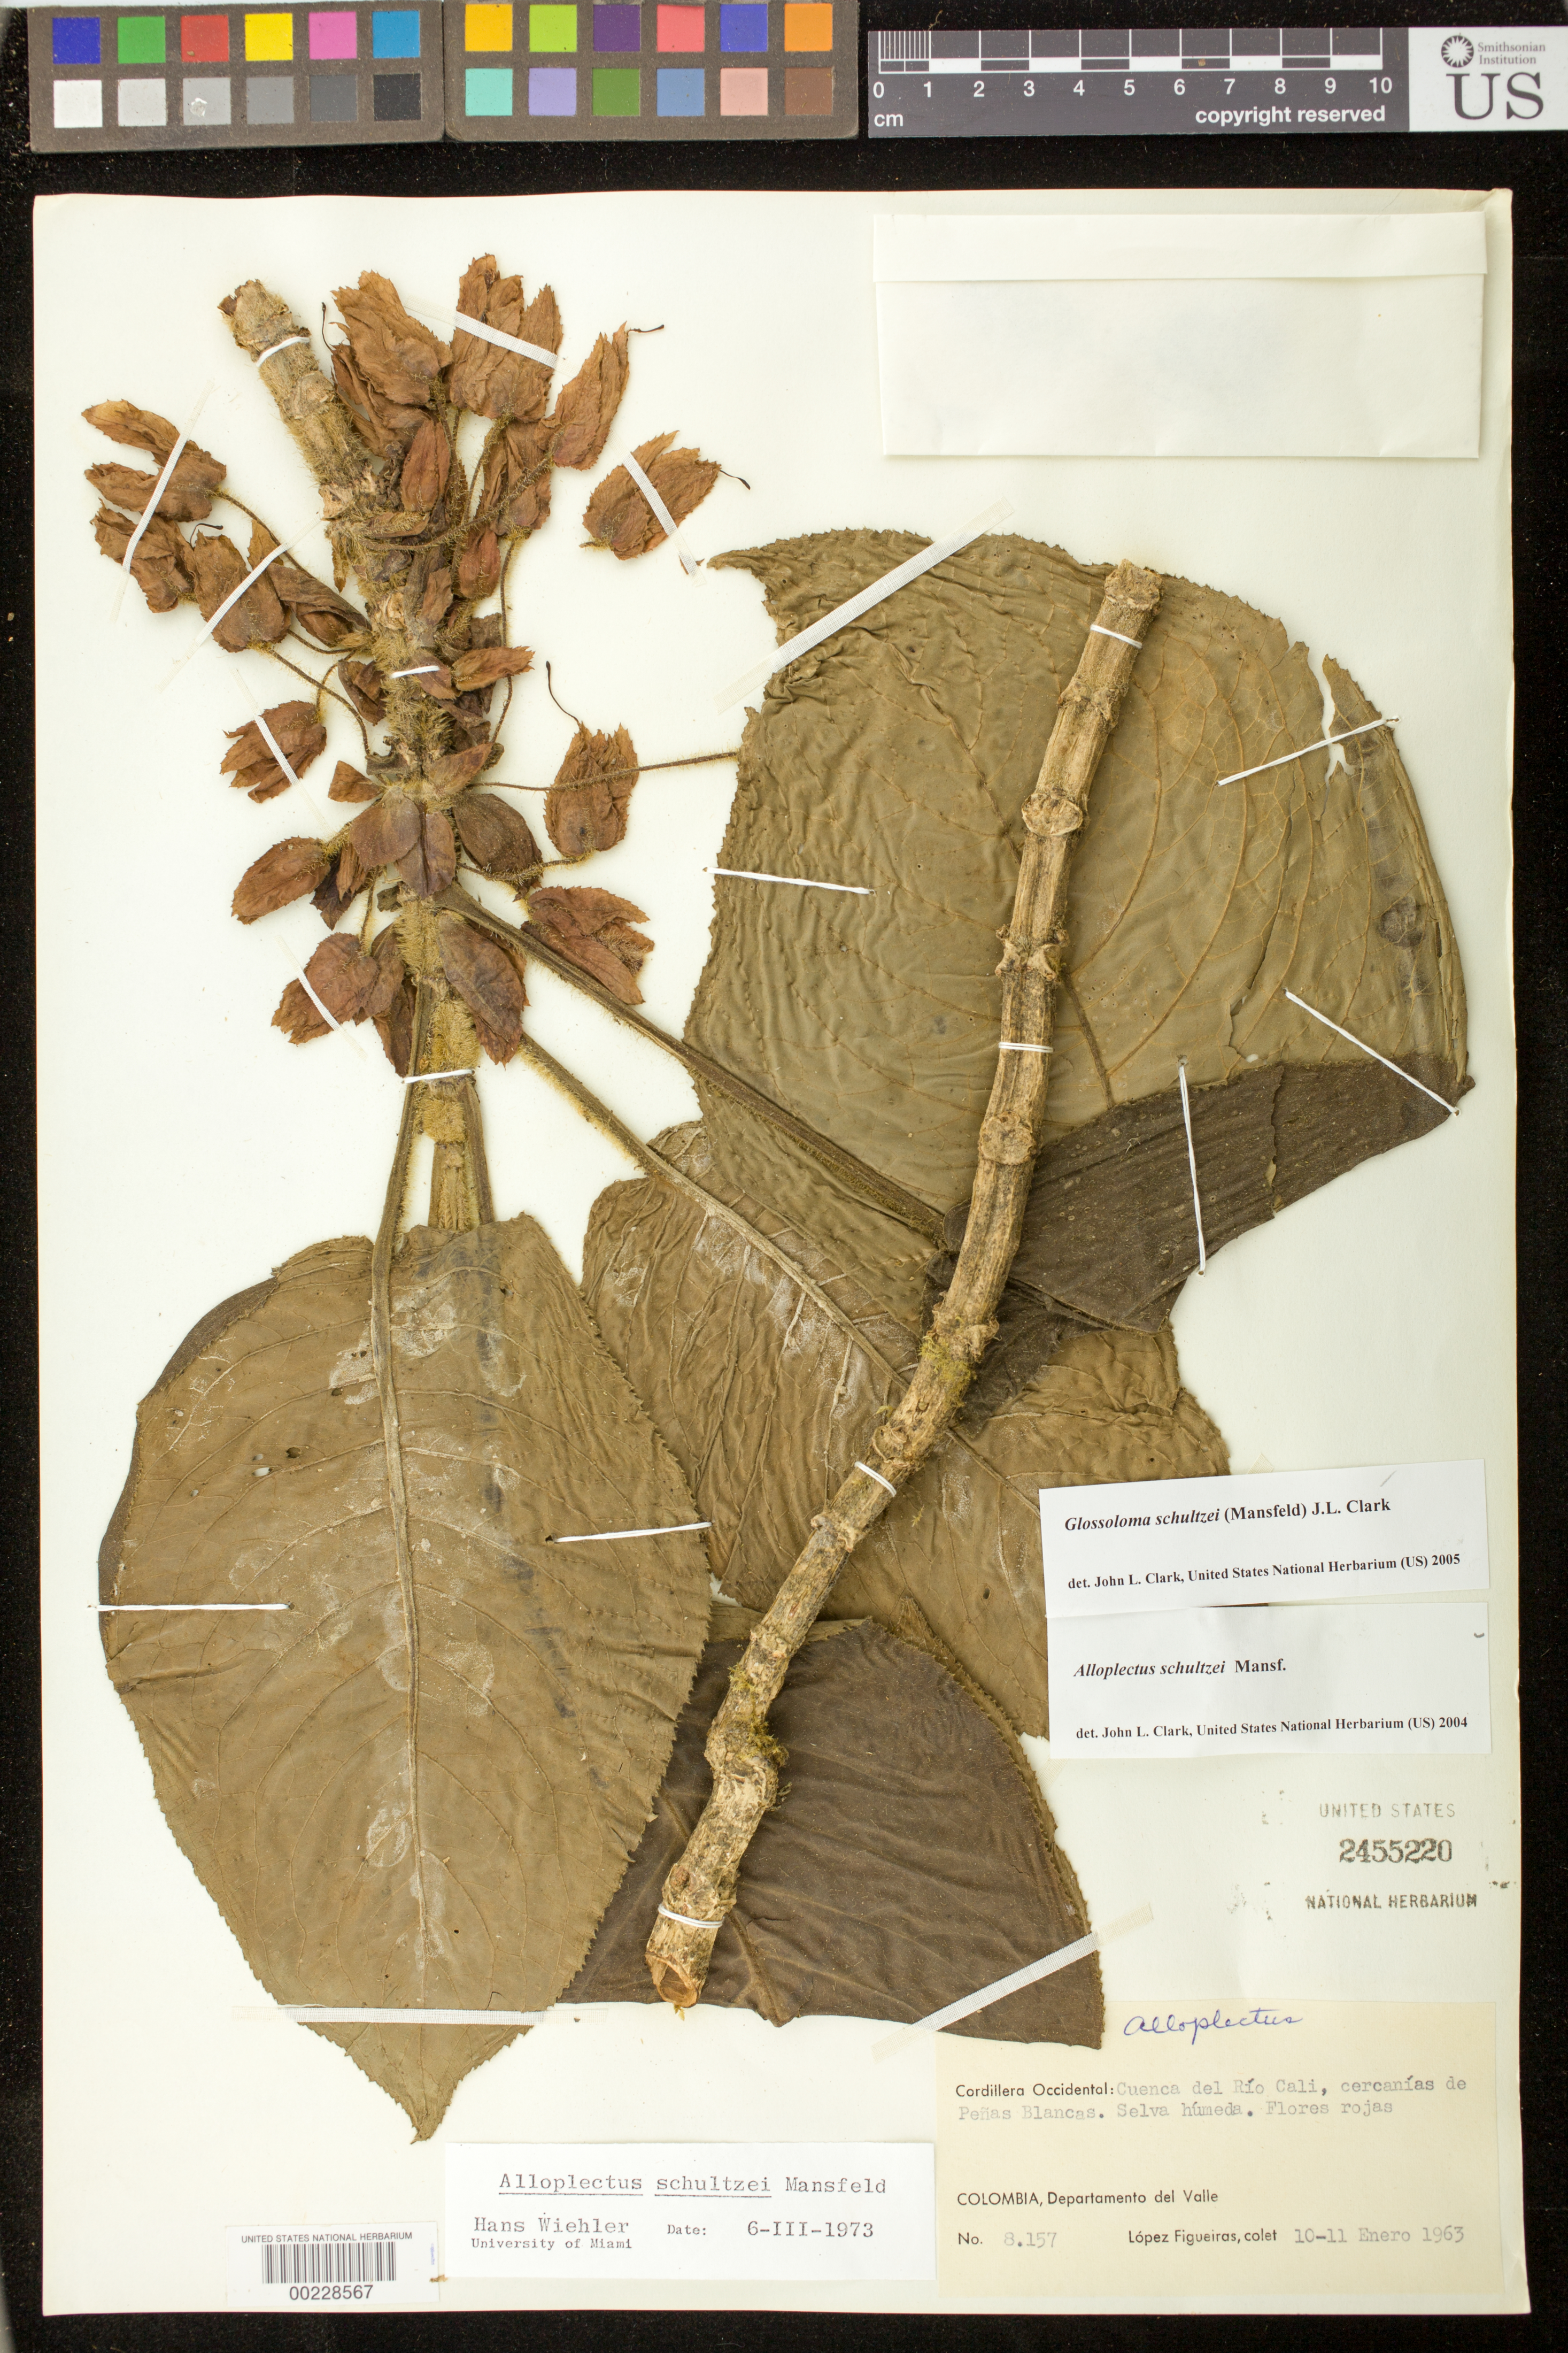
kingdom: Plantae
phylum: Tracheophyta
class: Magnoliopsida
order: Lamiales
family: Gesneriaceae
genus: Glossoloma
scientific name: Glossoloma schultzei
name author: (Mansf.) J.L. Clark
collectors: M. López Figueiras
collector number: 8157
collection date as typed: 10-11 Jan 1963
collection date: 1963-01-10/1963-01-11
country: Colombia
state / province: Valle del Cauca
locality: Cordillera Occidental, river basin of Rio Cali, vicinity of Penas Blancas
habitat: Humid forest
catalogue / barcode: US 2455220